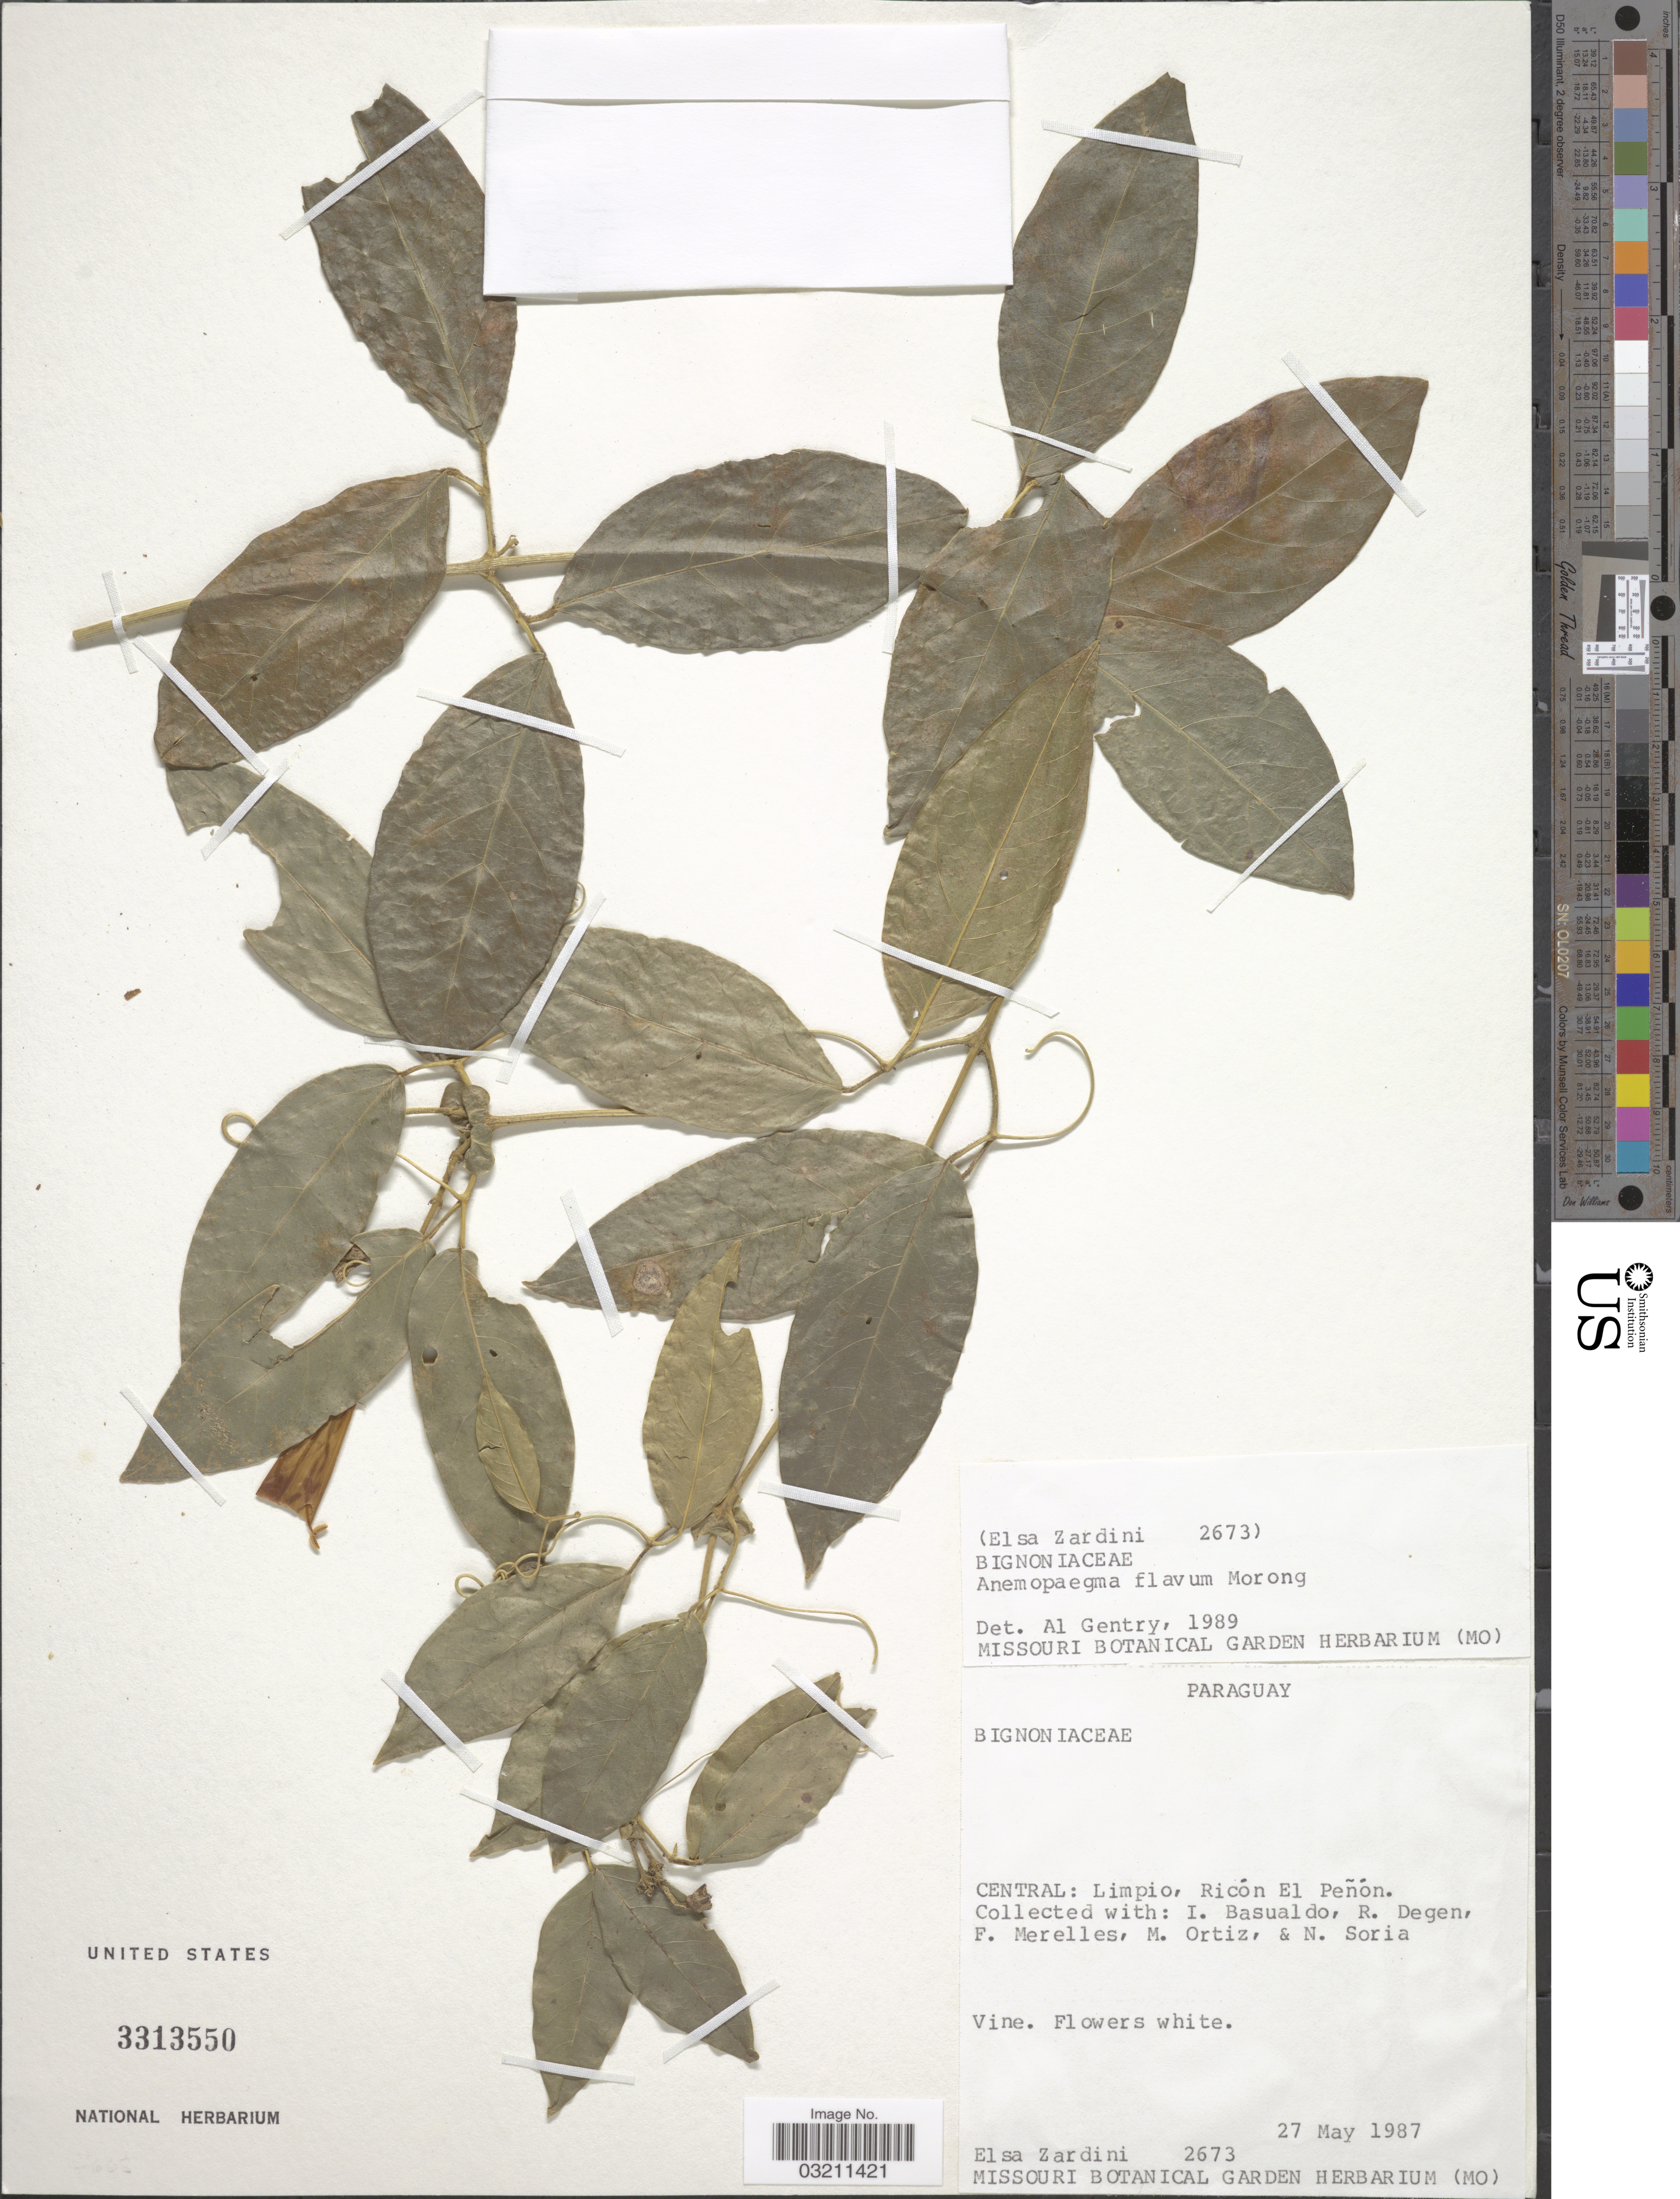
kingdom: Plantae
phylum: Tracheophyta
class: Magnoliopsida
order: Lamiales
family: Bignoniaceae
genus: Anemopaegma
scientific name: Anemopaegma flavum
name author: Morong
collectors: E. M. Zardini, I. Basualdo, R. Degen, F. Merelles & et al.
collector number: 2673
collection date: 1987-05-27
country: Paraguay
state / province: Central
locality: Limpio, Ricón El Peñón.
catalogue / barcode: US 3313550